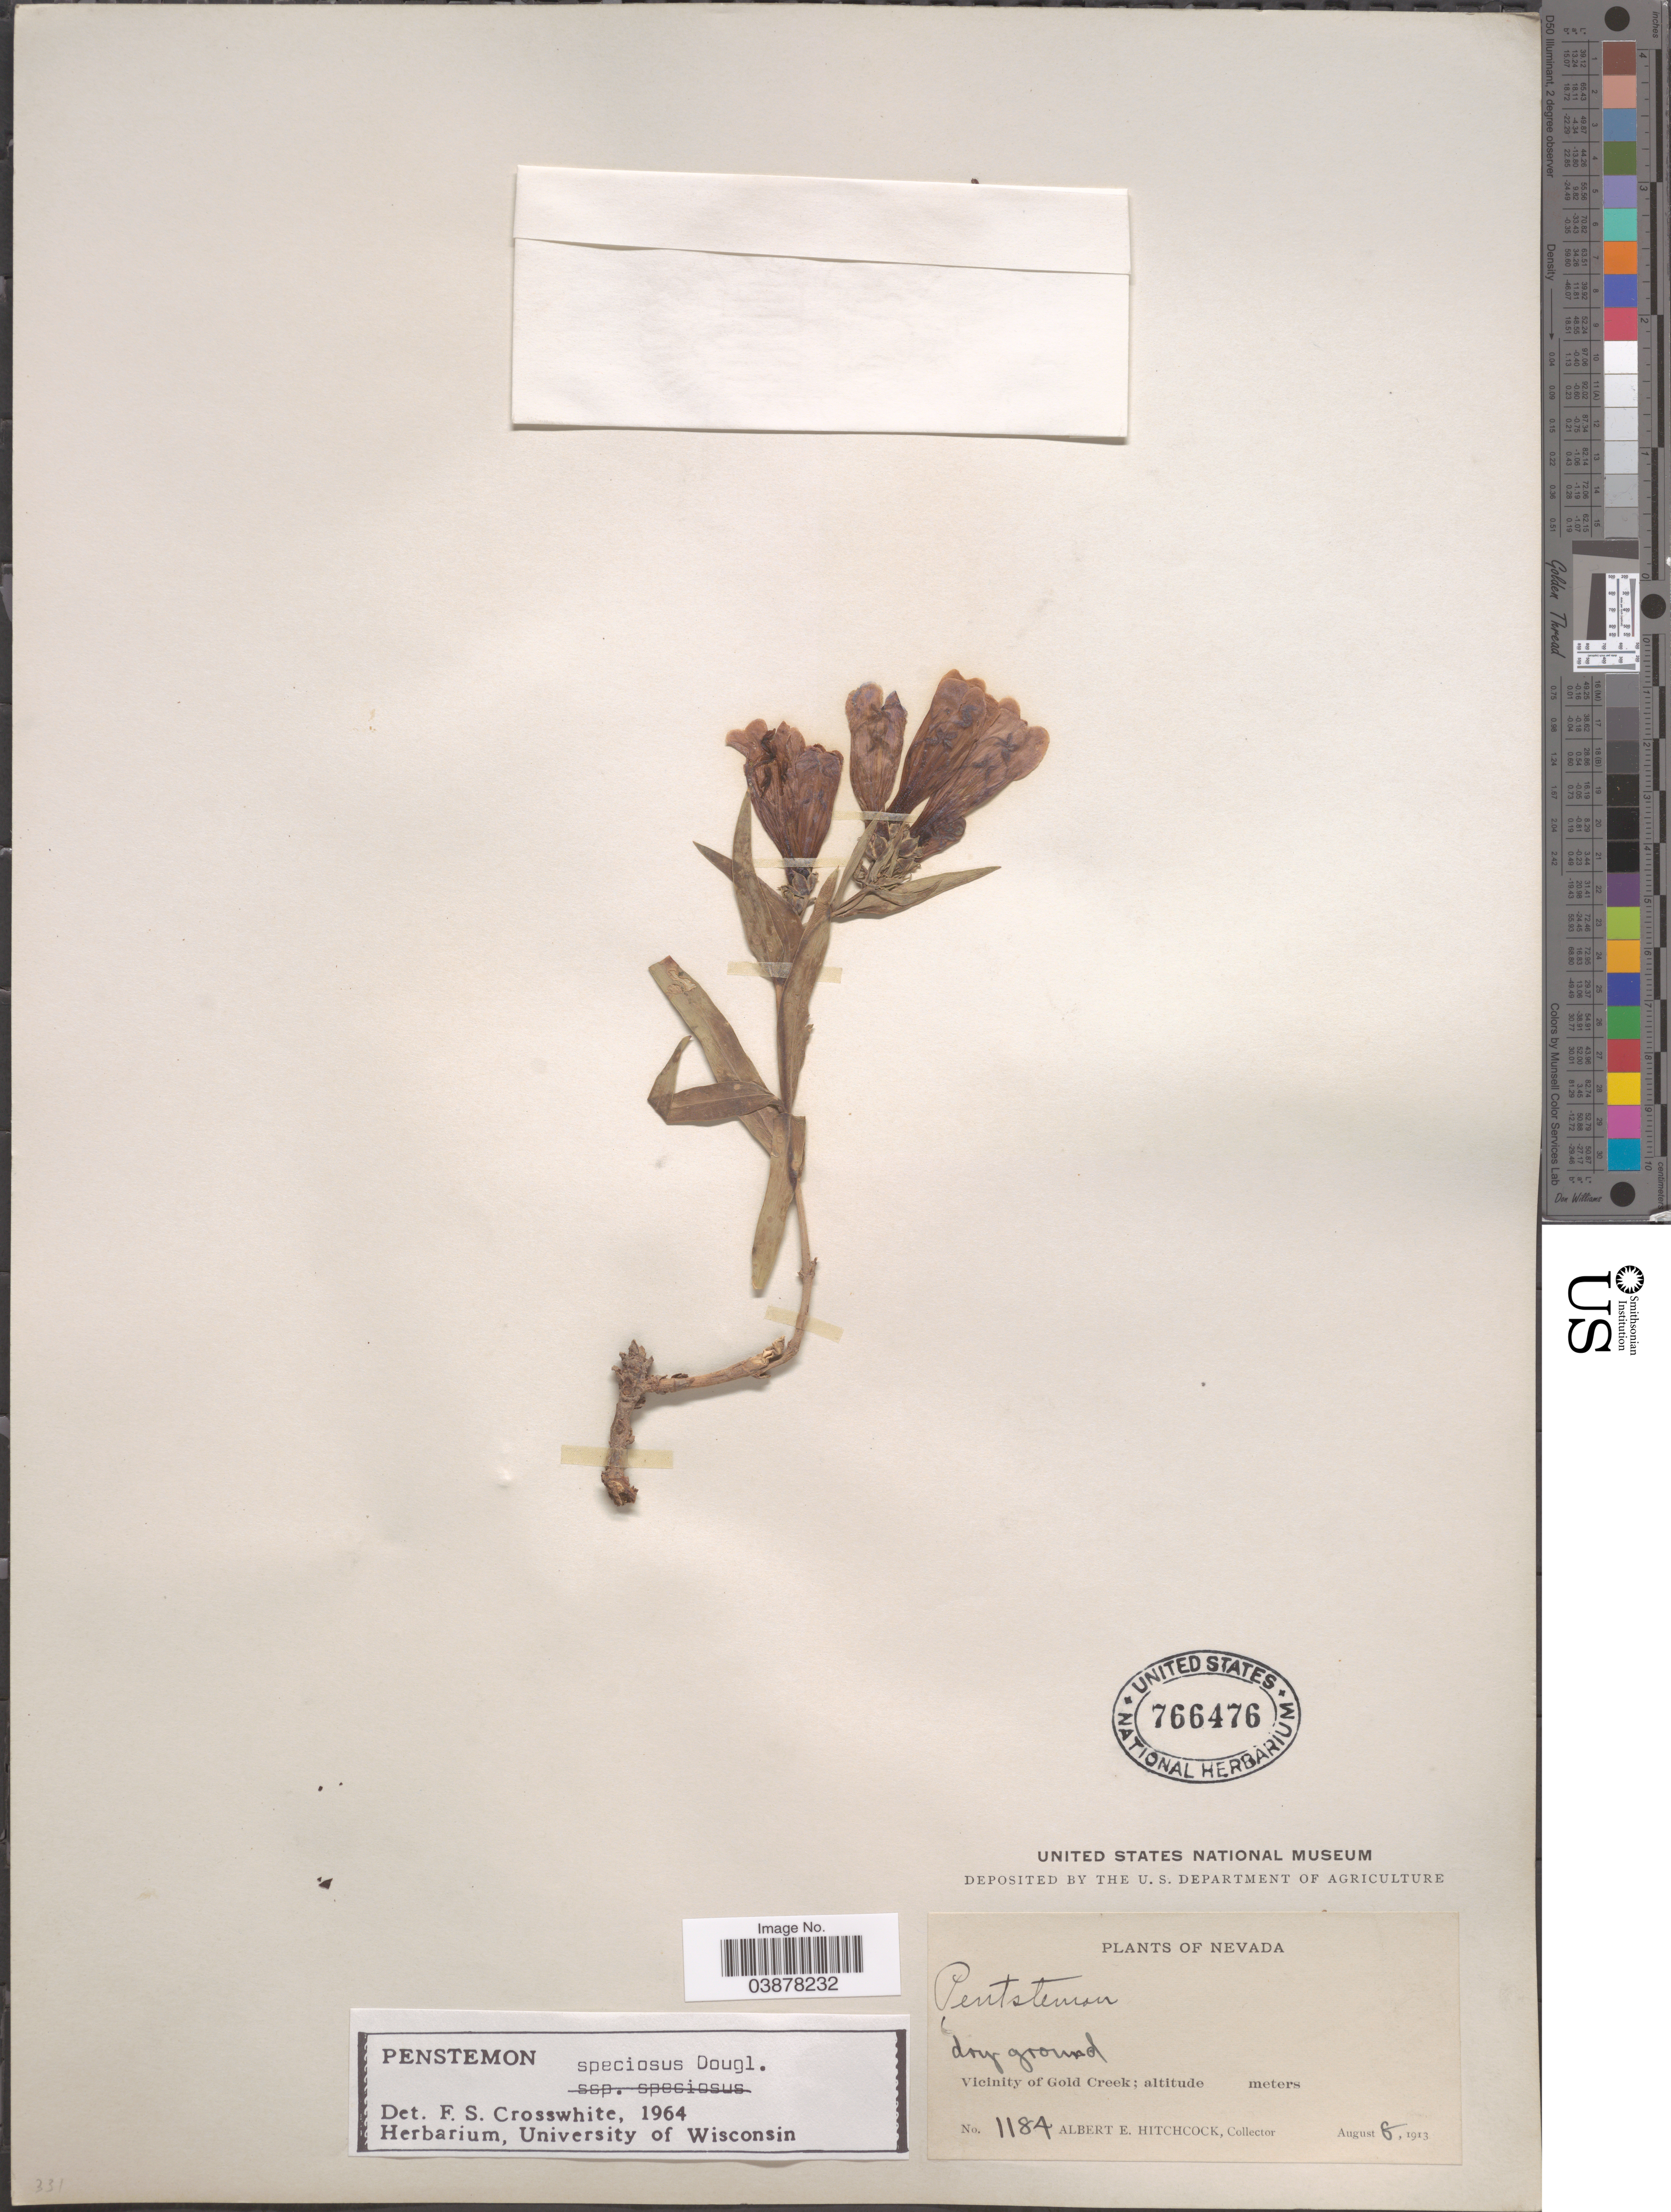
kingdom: Plantae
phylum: Tracheophyta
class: Magnoliopsida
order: Lamiales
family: Plantaginaceae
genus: Penstemon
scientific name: Penstemon speciosus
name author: Douglas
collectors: A. Hitchcock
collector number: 1184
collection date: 1913-08-08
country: United States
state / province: Nevada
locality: Vicinity of Gold Creek.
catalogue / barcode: US 766476